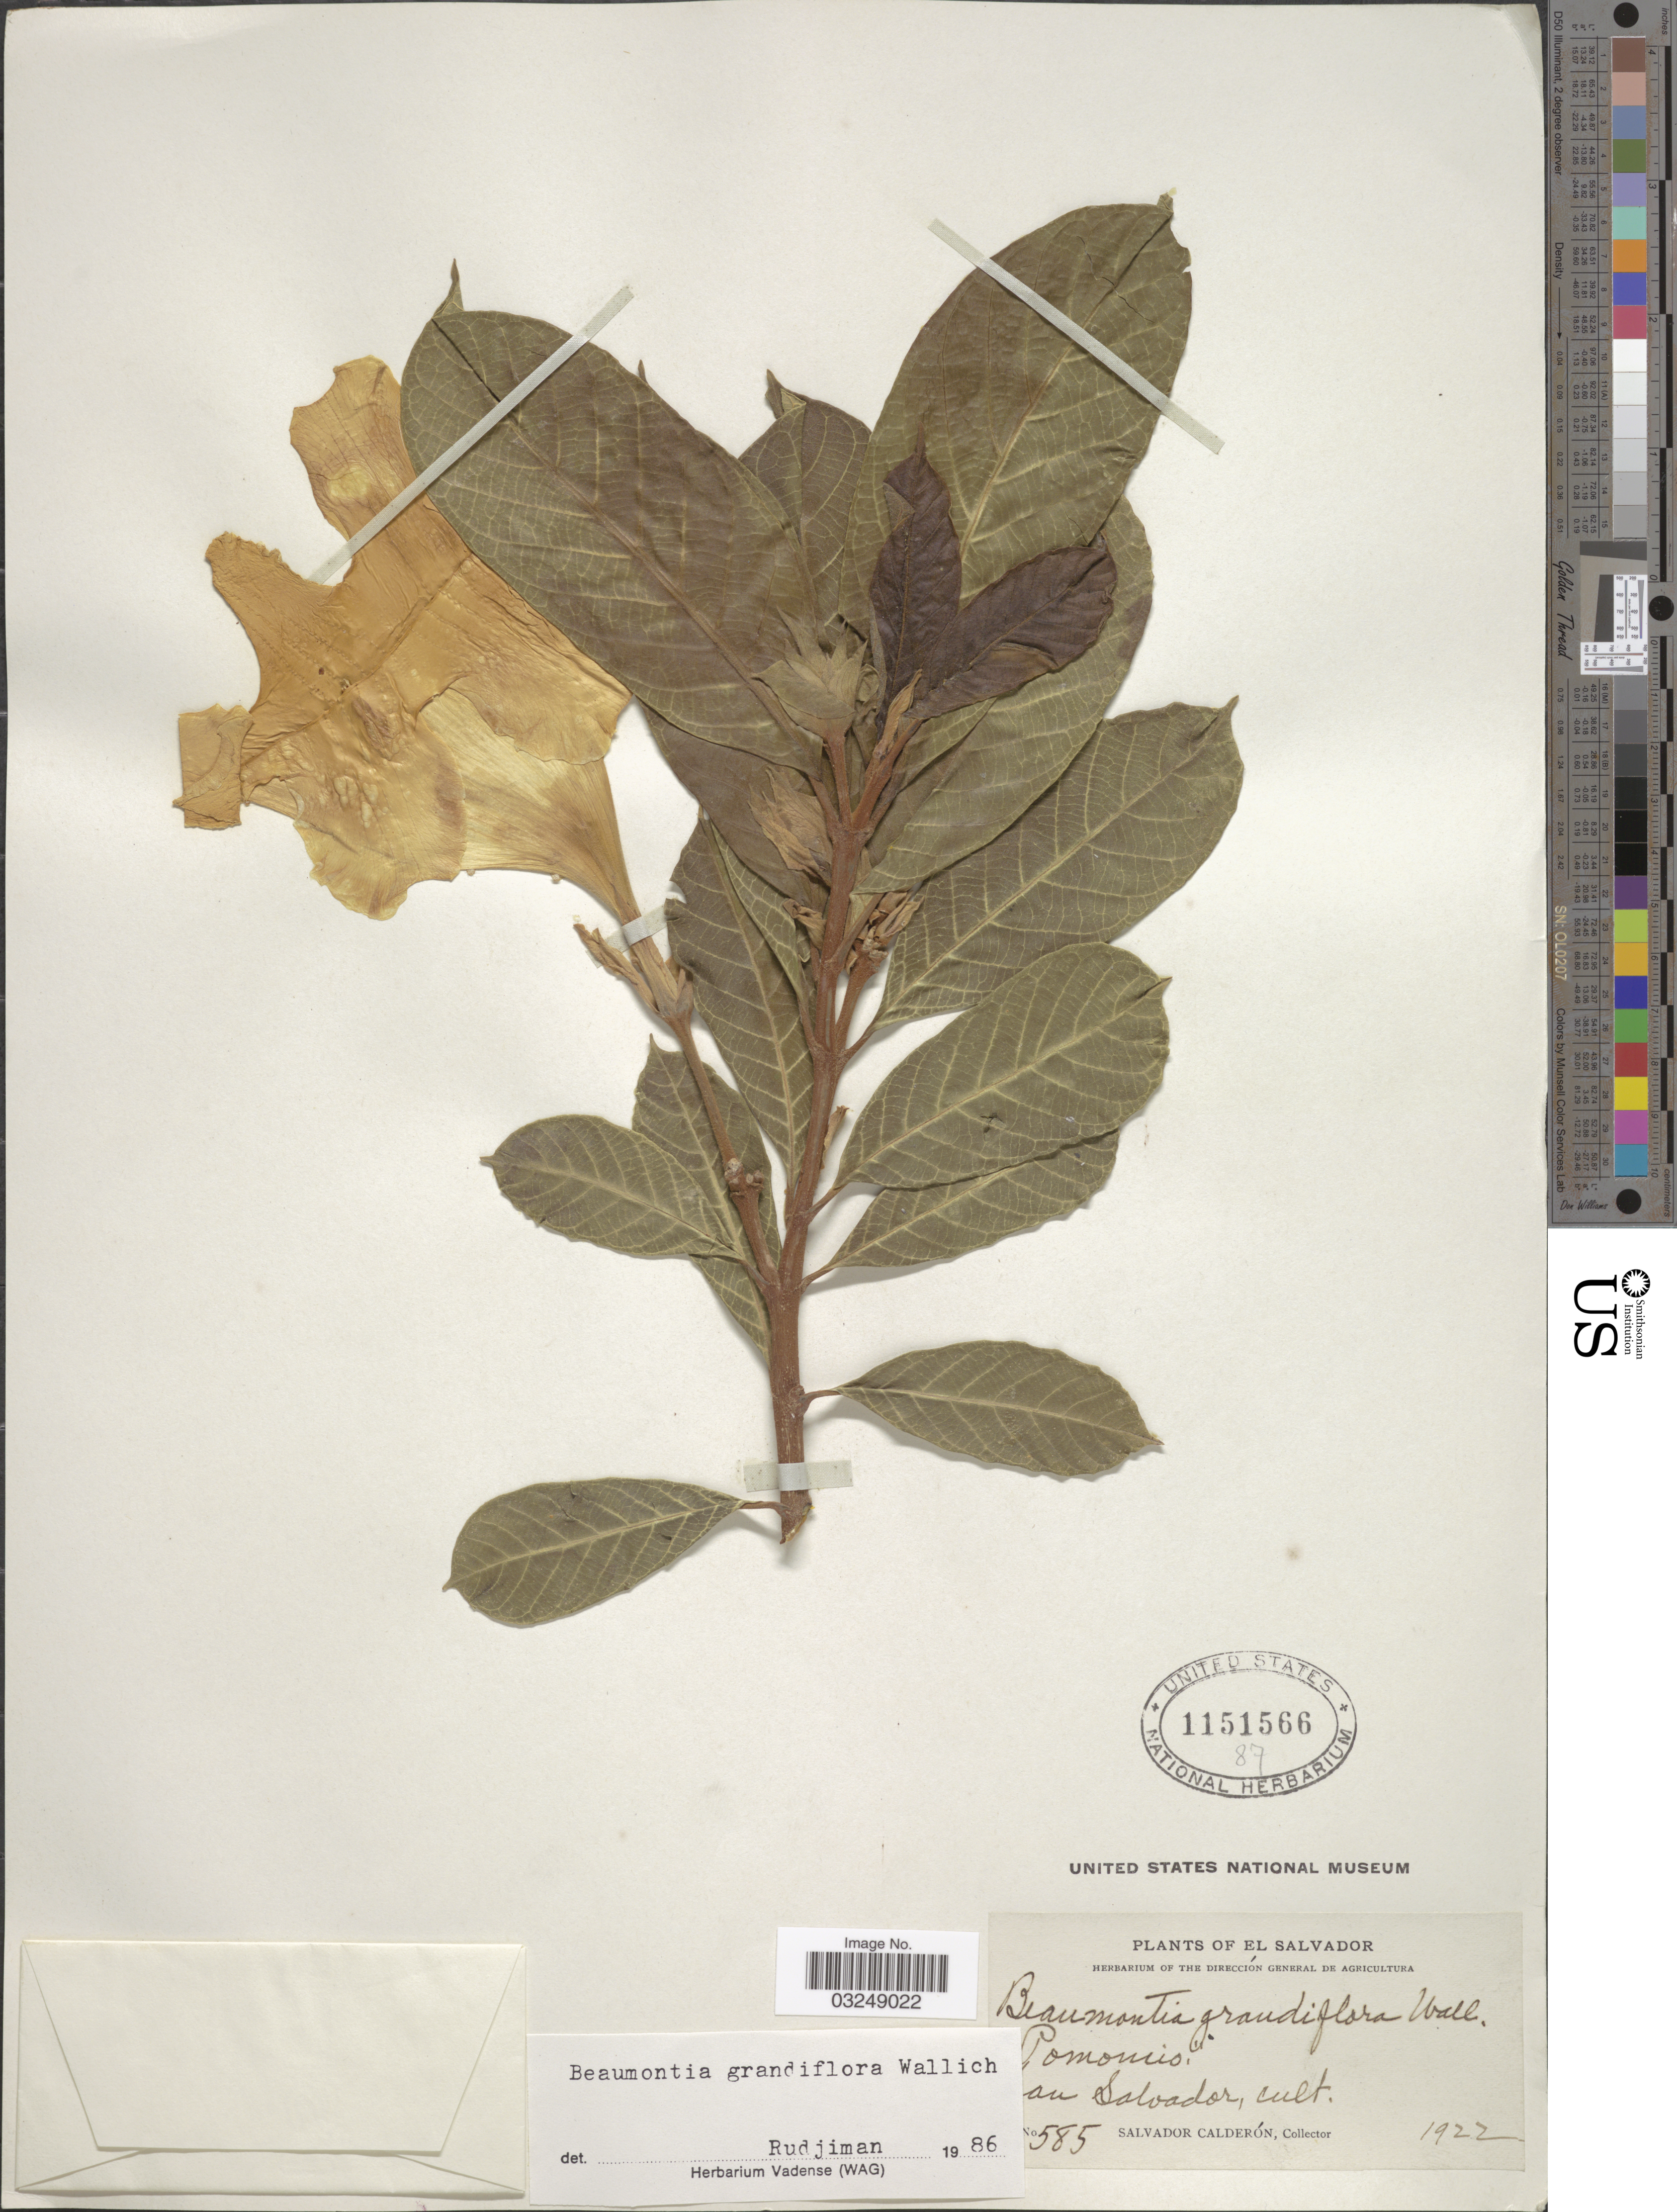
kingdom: Plantae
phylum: Tracheophyta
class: Magnoliopsida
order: Gentianales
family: Apocynaceae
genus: Beaumontia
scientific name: Beaumontia grandiflora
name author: Wall.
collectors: S. Calderón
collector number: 585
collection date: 1922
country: El Salvador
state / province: San Salvador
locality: San Salvador.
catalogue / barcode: US 1151566